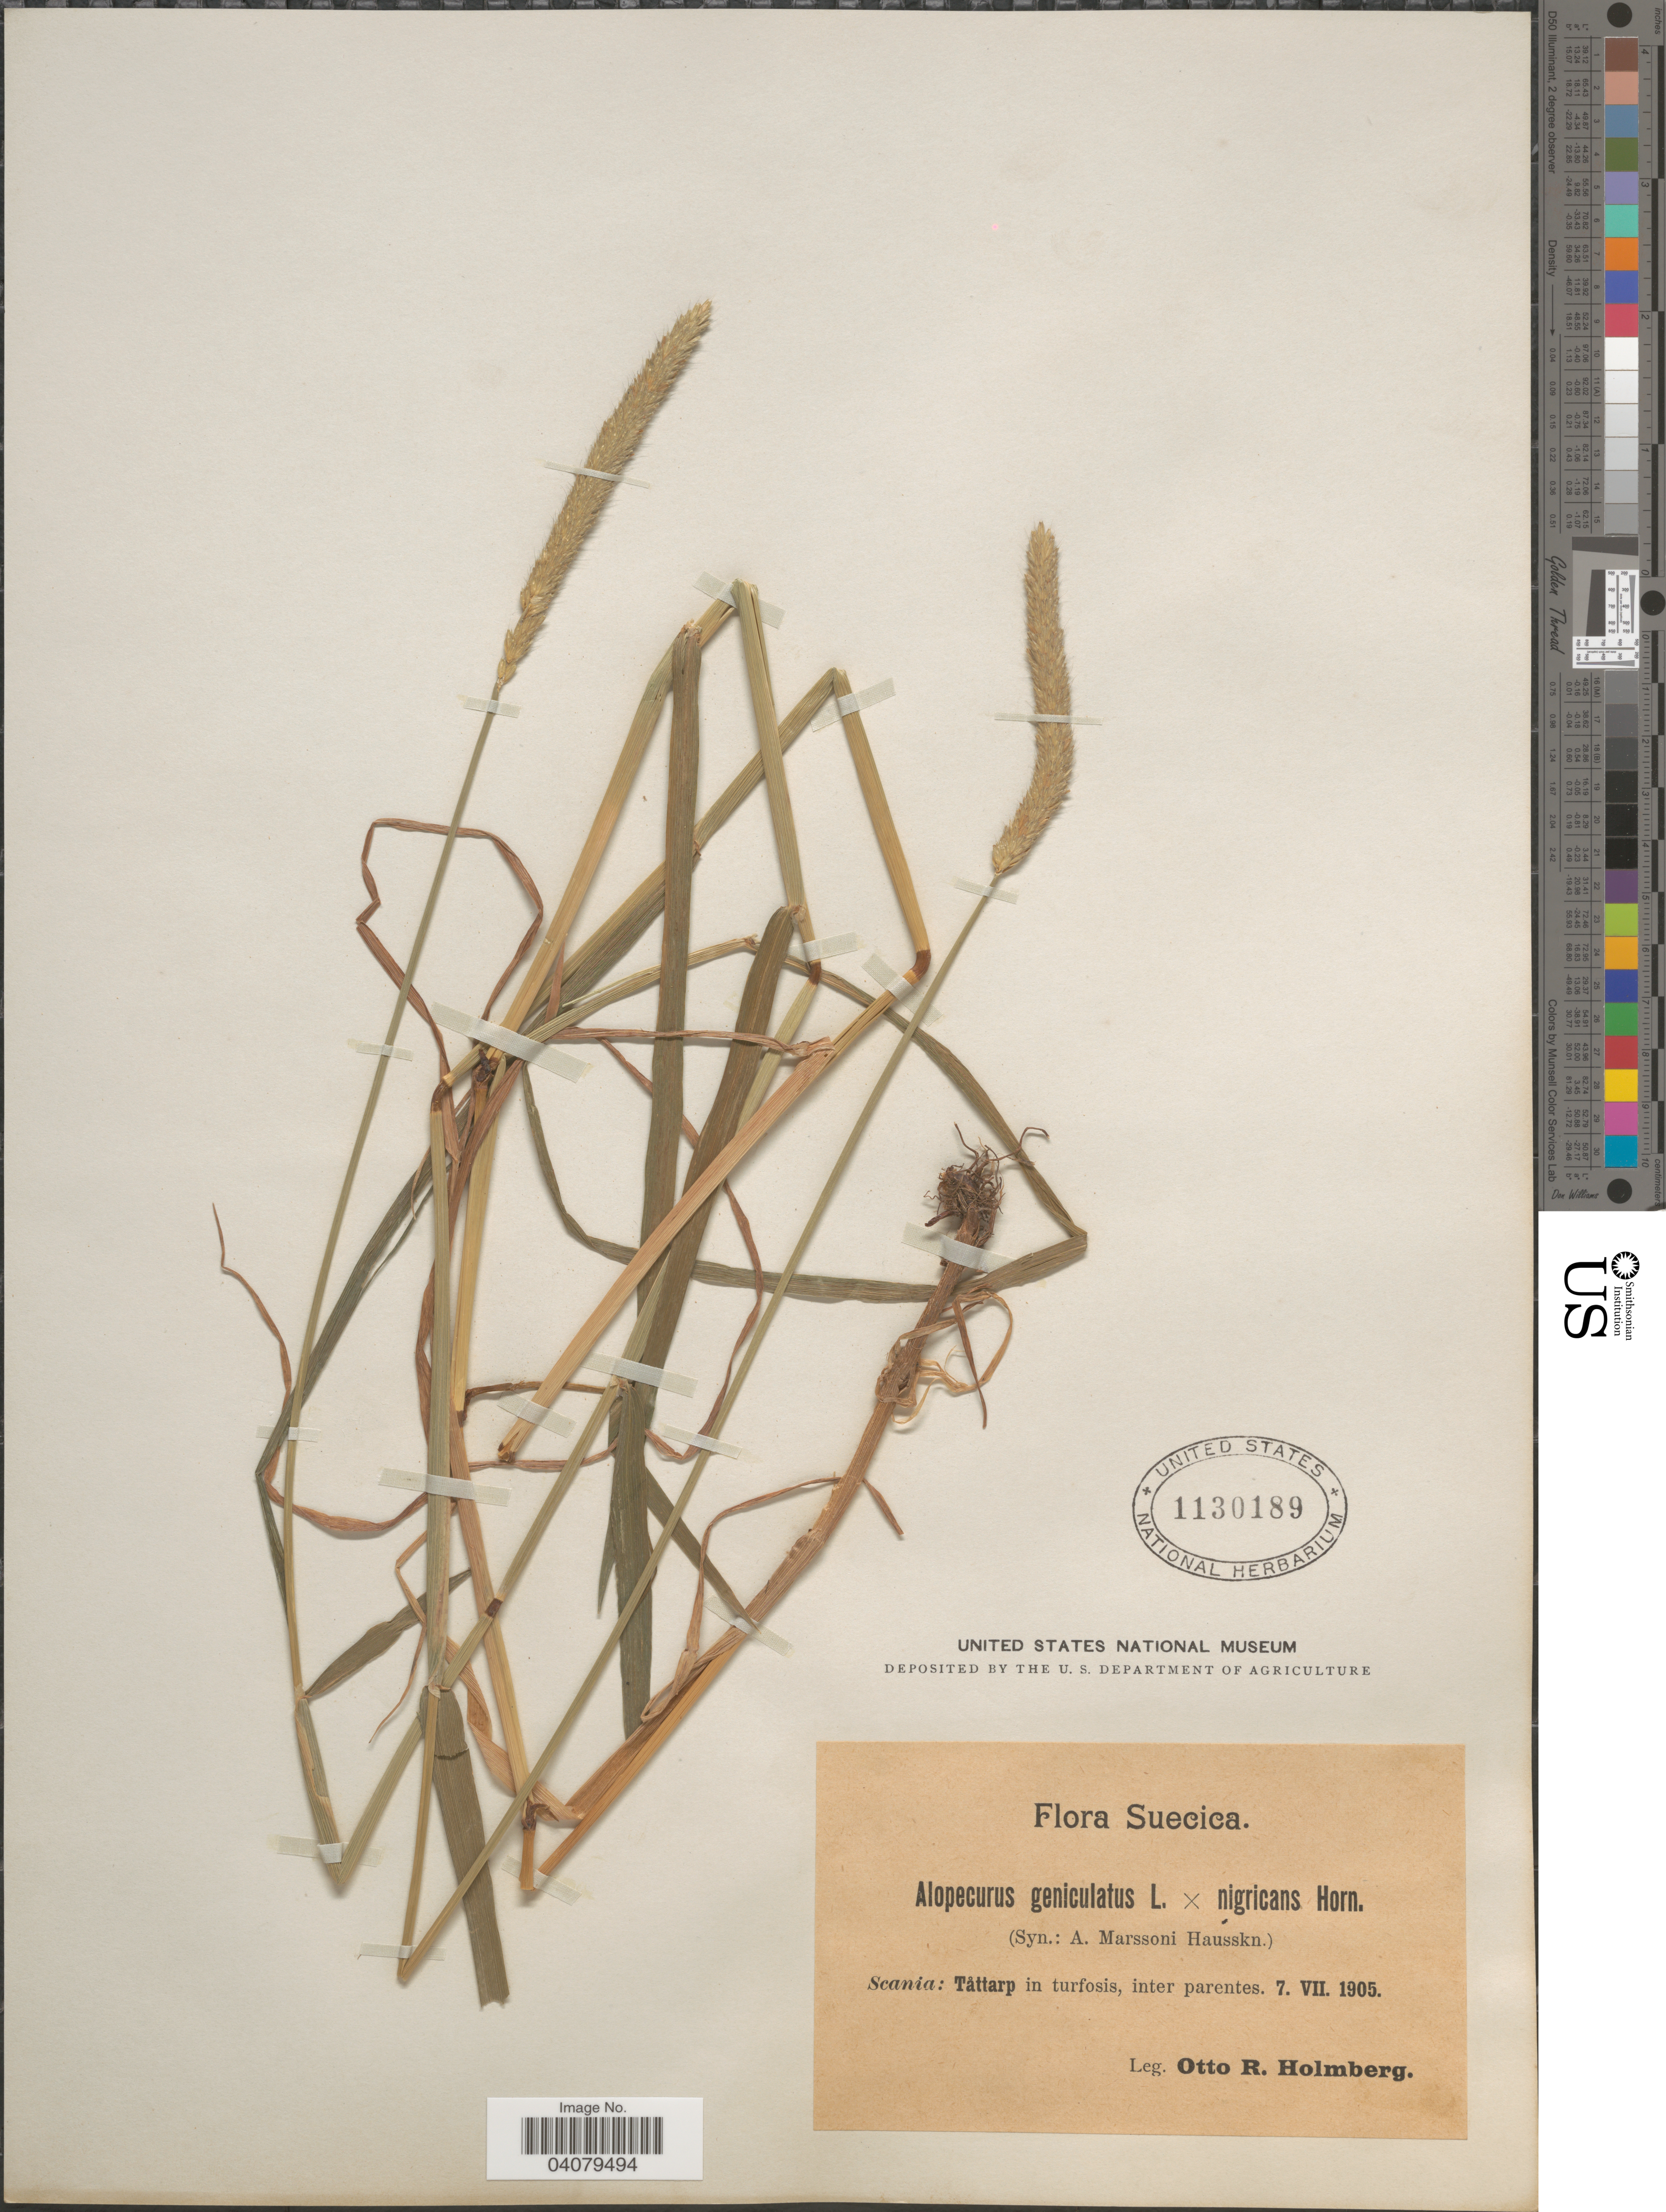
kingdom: Plantae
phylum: Tracheophyta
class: Liliopsida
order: Poales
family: Poaceae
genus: Alopecurus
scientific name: Alopecurus geniculatus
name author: L.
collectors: O. Holmberg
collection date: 1905-07-07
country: Sweden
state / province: Skåne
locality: Suecica. Scania: Tåttarp in turfosis, inter parentes.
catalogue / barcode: US 1130189